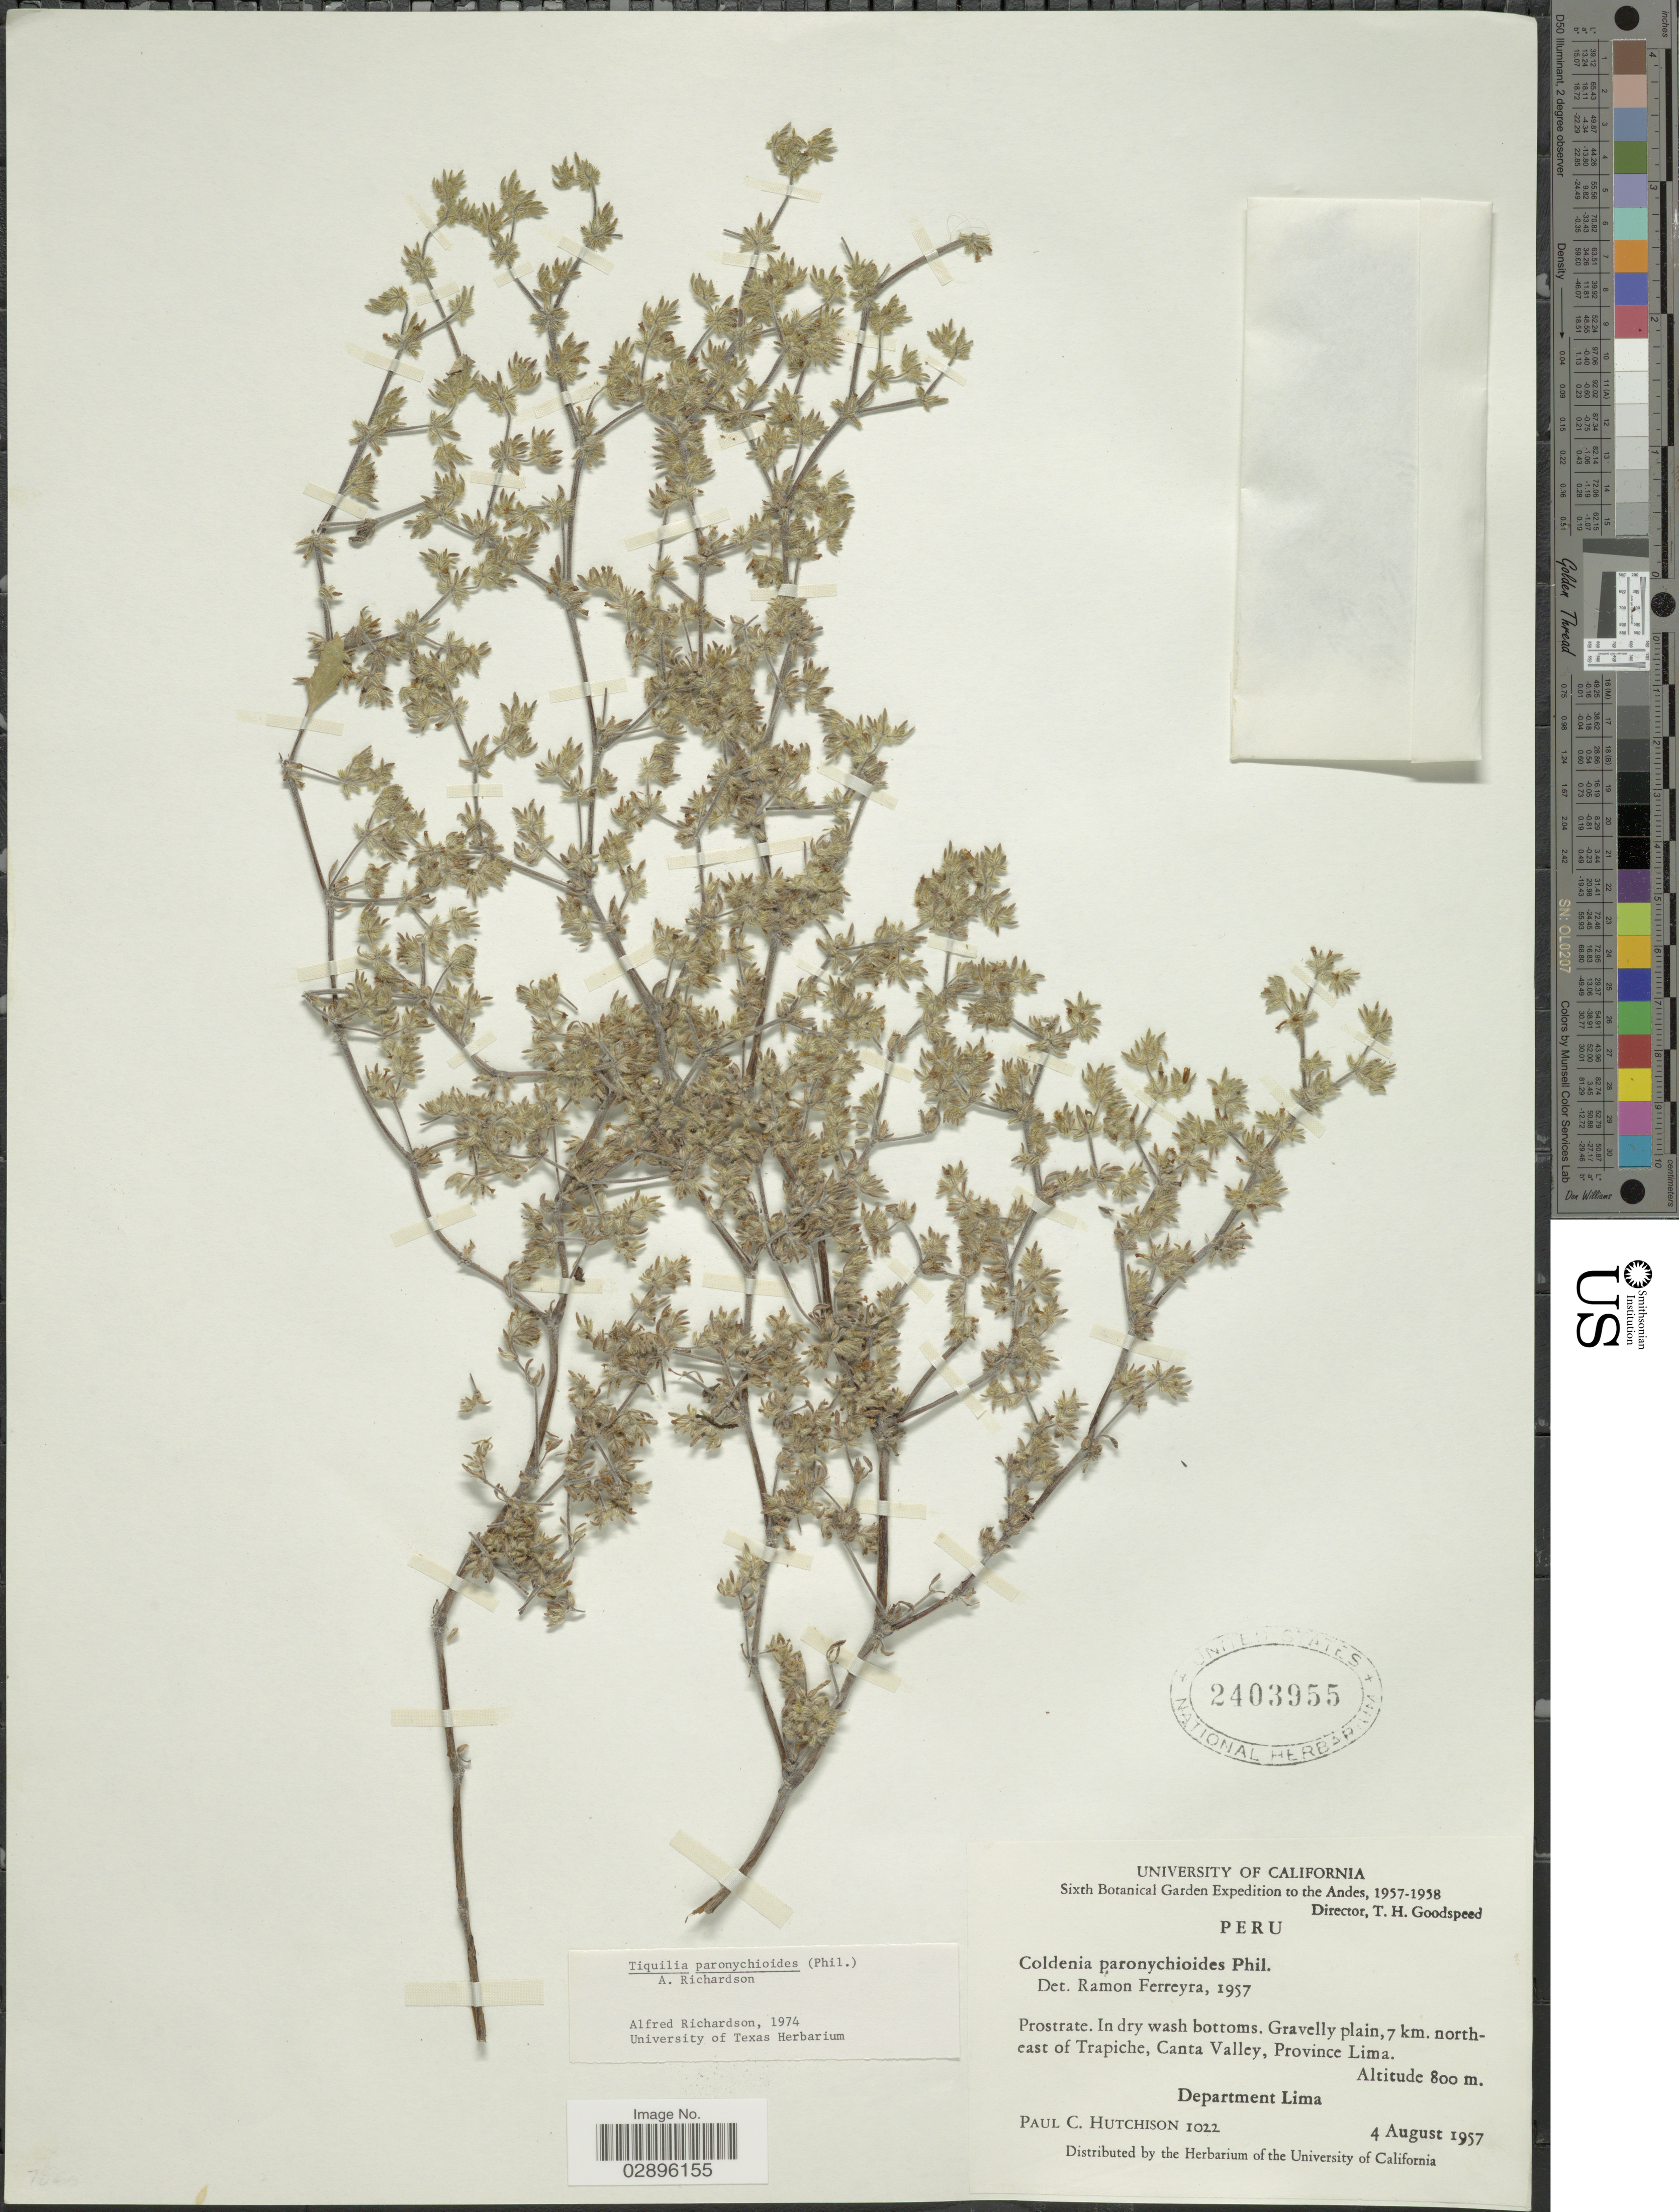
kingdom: Plantae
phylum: Tracheophyta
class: Magnoliopsida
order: Boraginales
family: Ehretiaceae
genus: Tiquilia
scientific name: Tiquilia paronychioides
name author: (Phil.) A.T. Richardson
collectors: P. C. Hutchison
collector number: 1022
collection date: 1957-08-04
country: Peru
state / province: Lima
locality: Andes. Prostate. 7 km. northeast of Trapiche, Canta Valley. Department Lima.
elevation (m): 800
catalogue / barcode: US 2403955